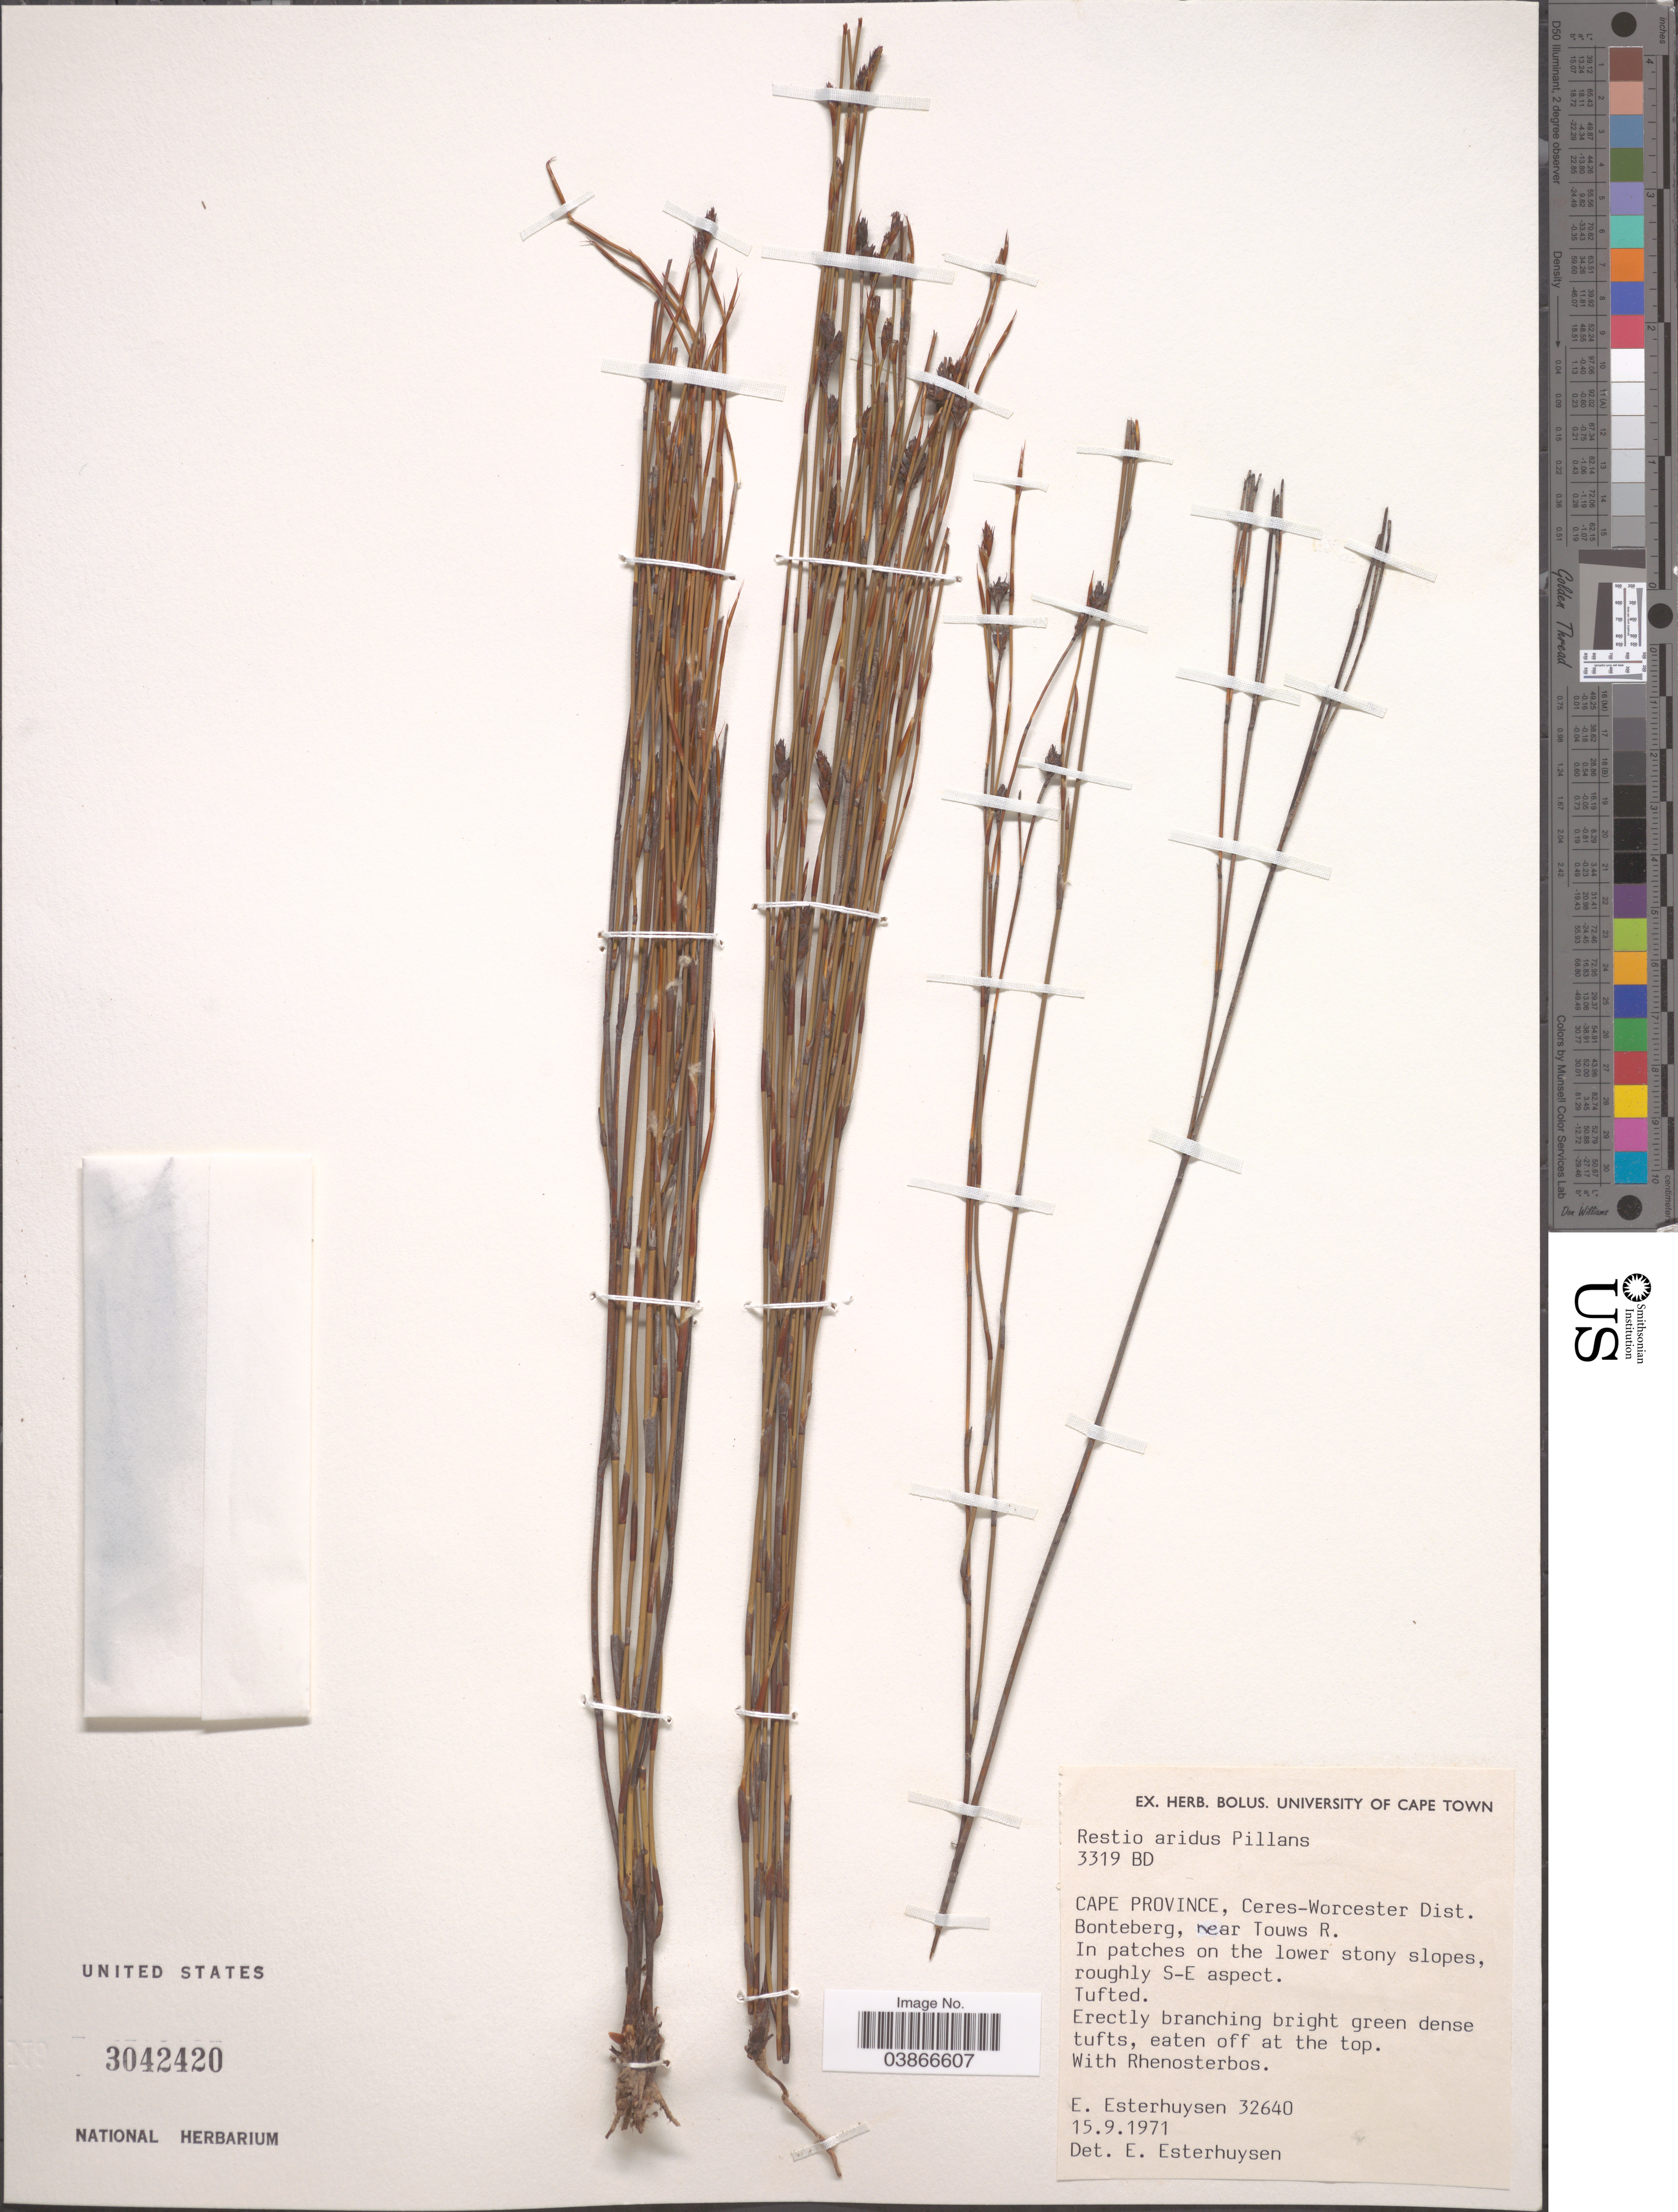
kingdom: Plantae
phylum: Tracheophyta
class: Liliopsida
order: Poales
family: Restionaceae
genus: Restio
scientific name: Restio aridus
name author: Pillans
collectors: E. E. Esterhuysen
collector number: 32640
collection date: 1971-09-15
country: South Africa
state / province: Western Cape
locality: Ceres-Worcester Dist. Bonteberg, near Touws R.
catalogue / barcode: US 3042420